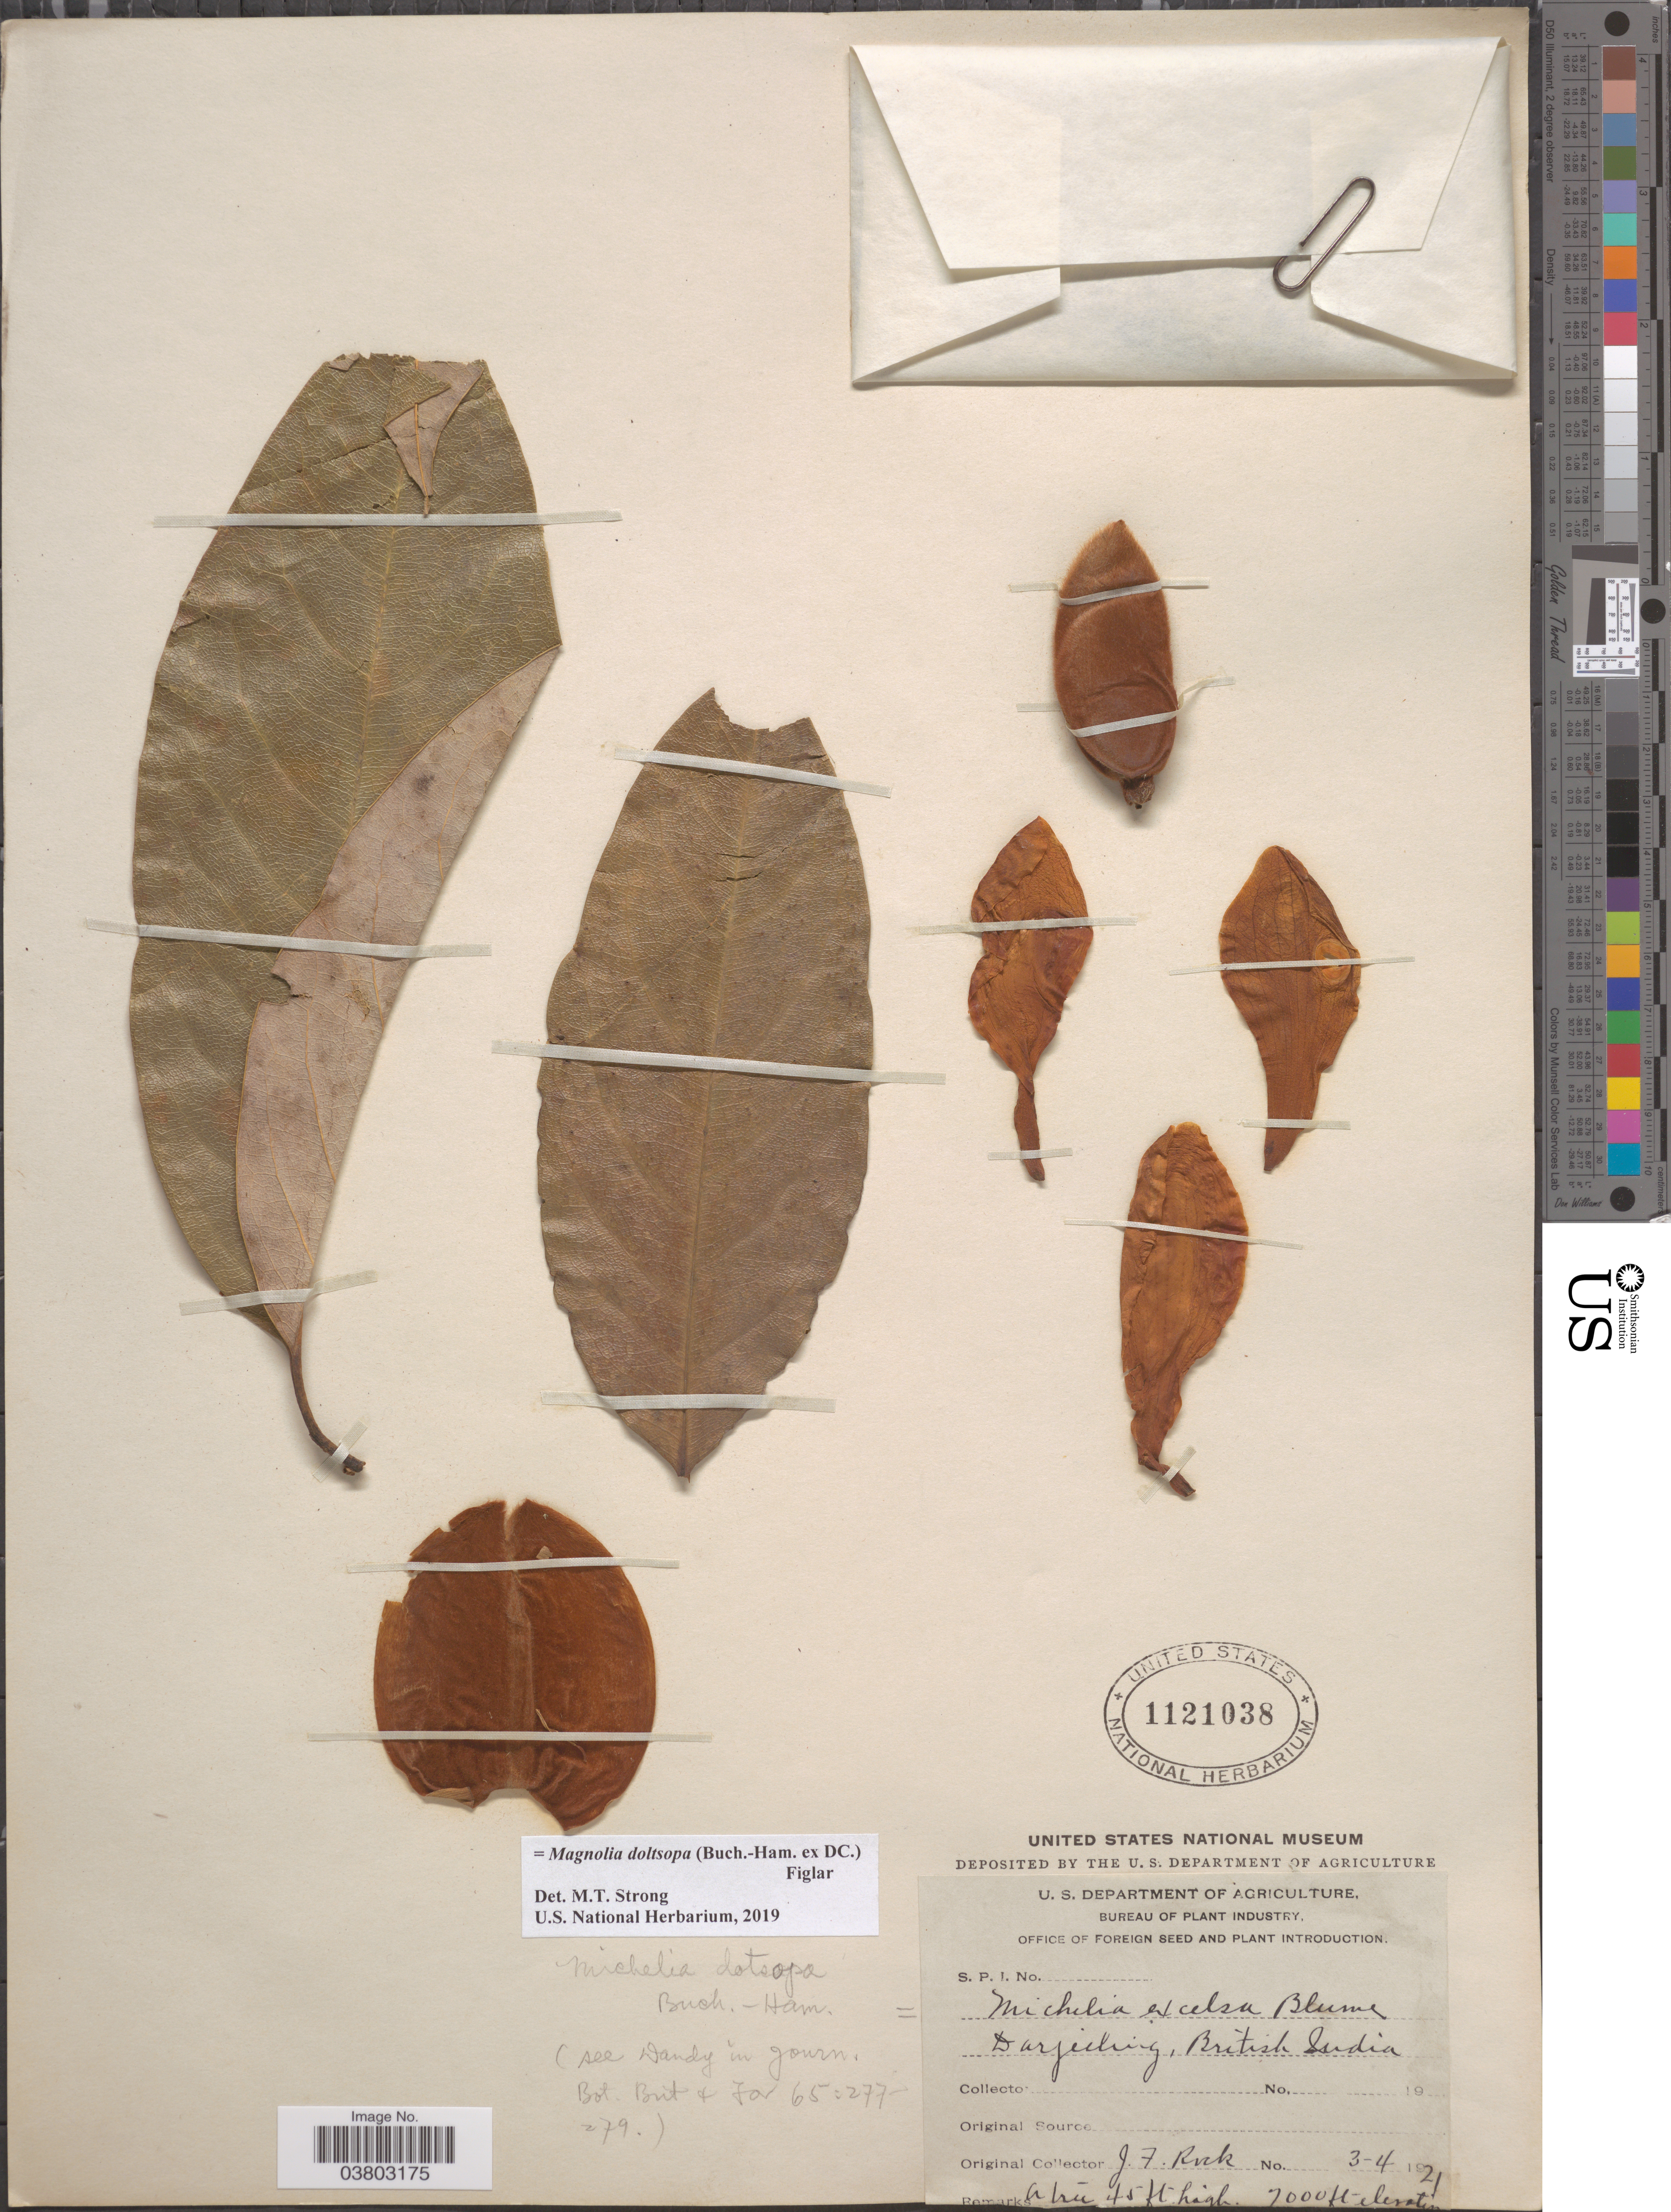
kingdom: Plantae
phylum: Tracheophyta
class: Magnoliopsida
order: Magnoliales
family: Magnoliaceae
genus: Magnolia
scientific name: Magnolia doltsopa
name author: (Buch.-Ham. ex DC.) Figlar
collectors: J. Rock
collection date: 1921-04-03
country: India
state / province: West Bengal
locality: Darjeeling, British India.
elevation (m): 2134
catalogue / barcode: US 1121038